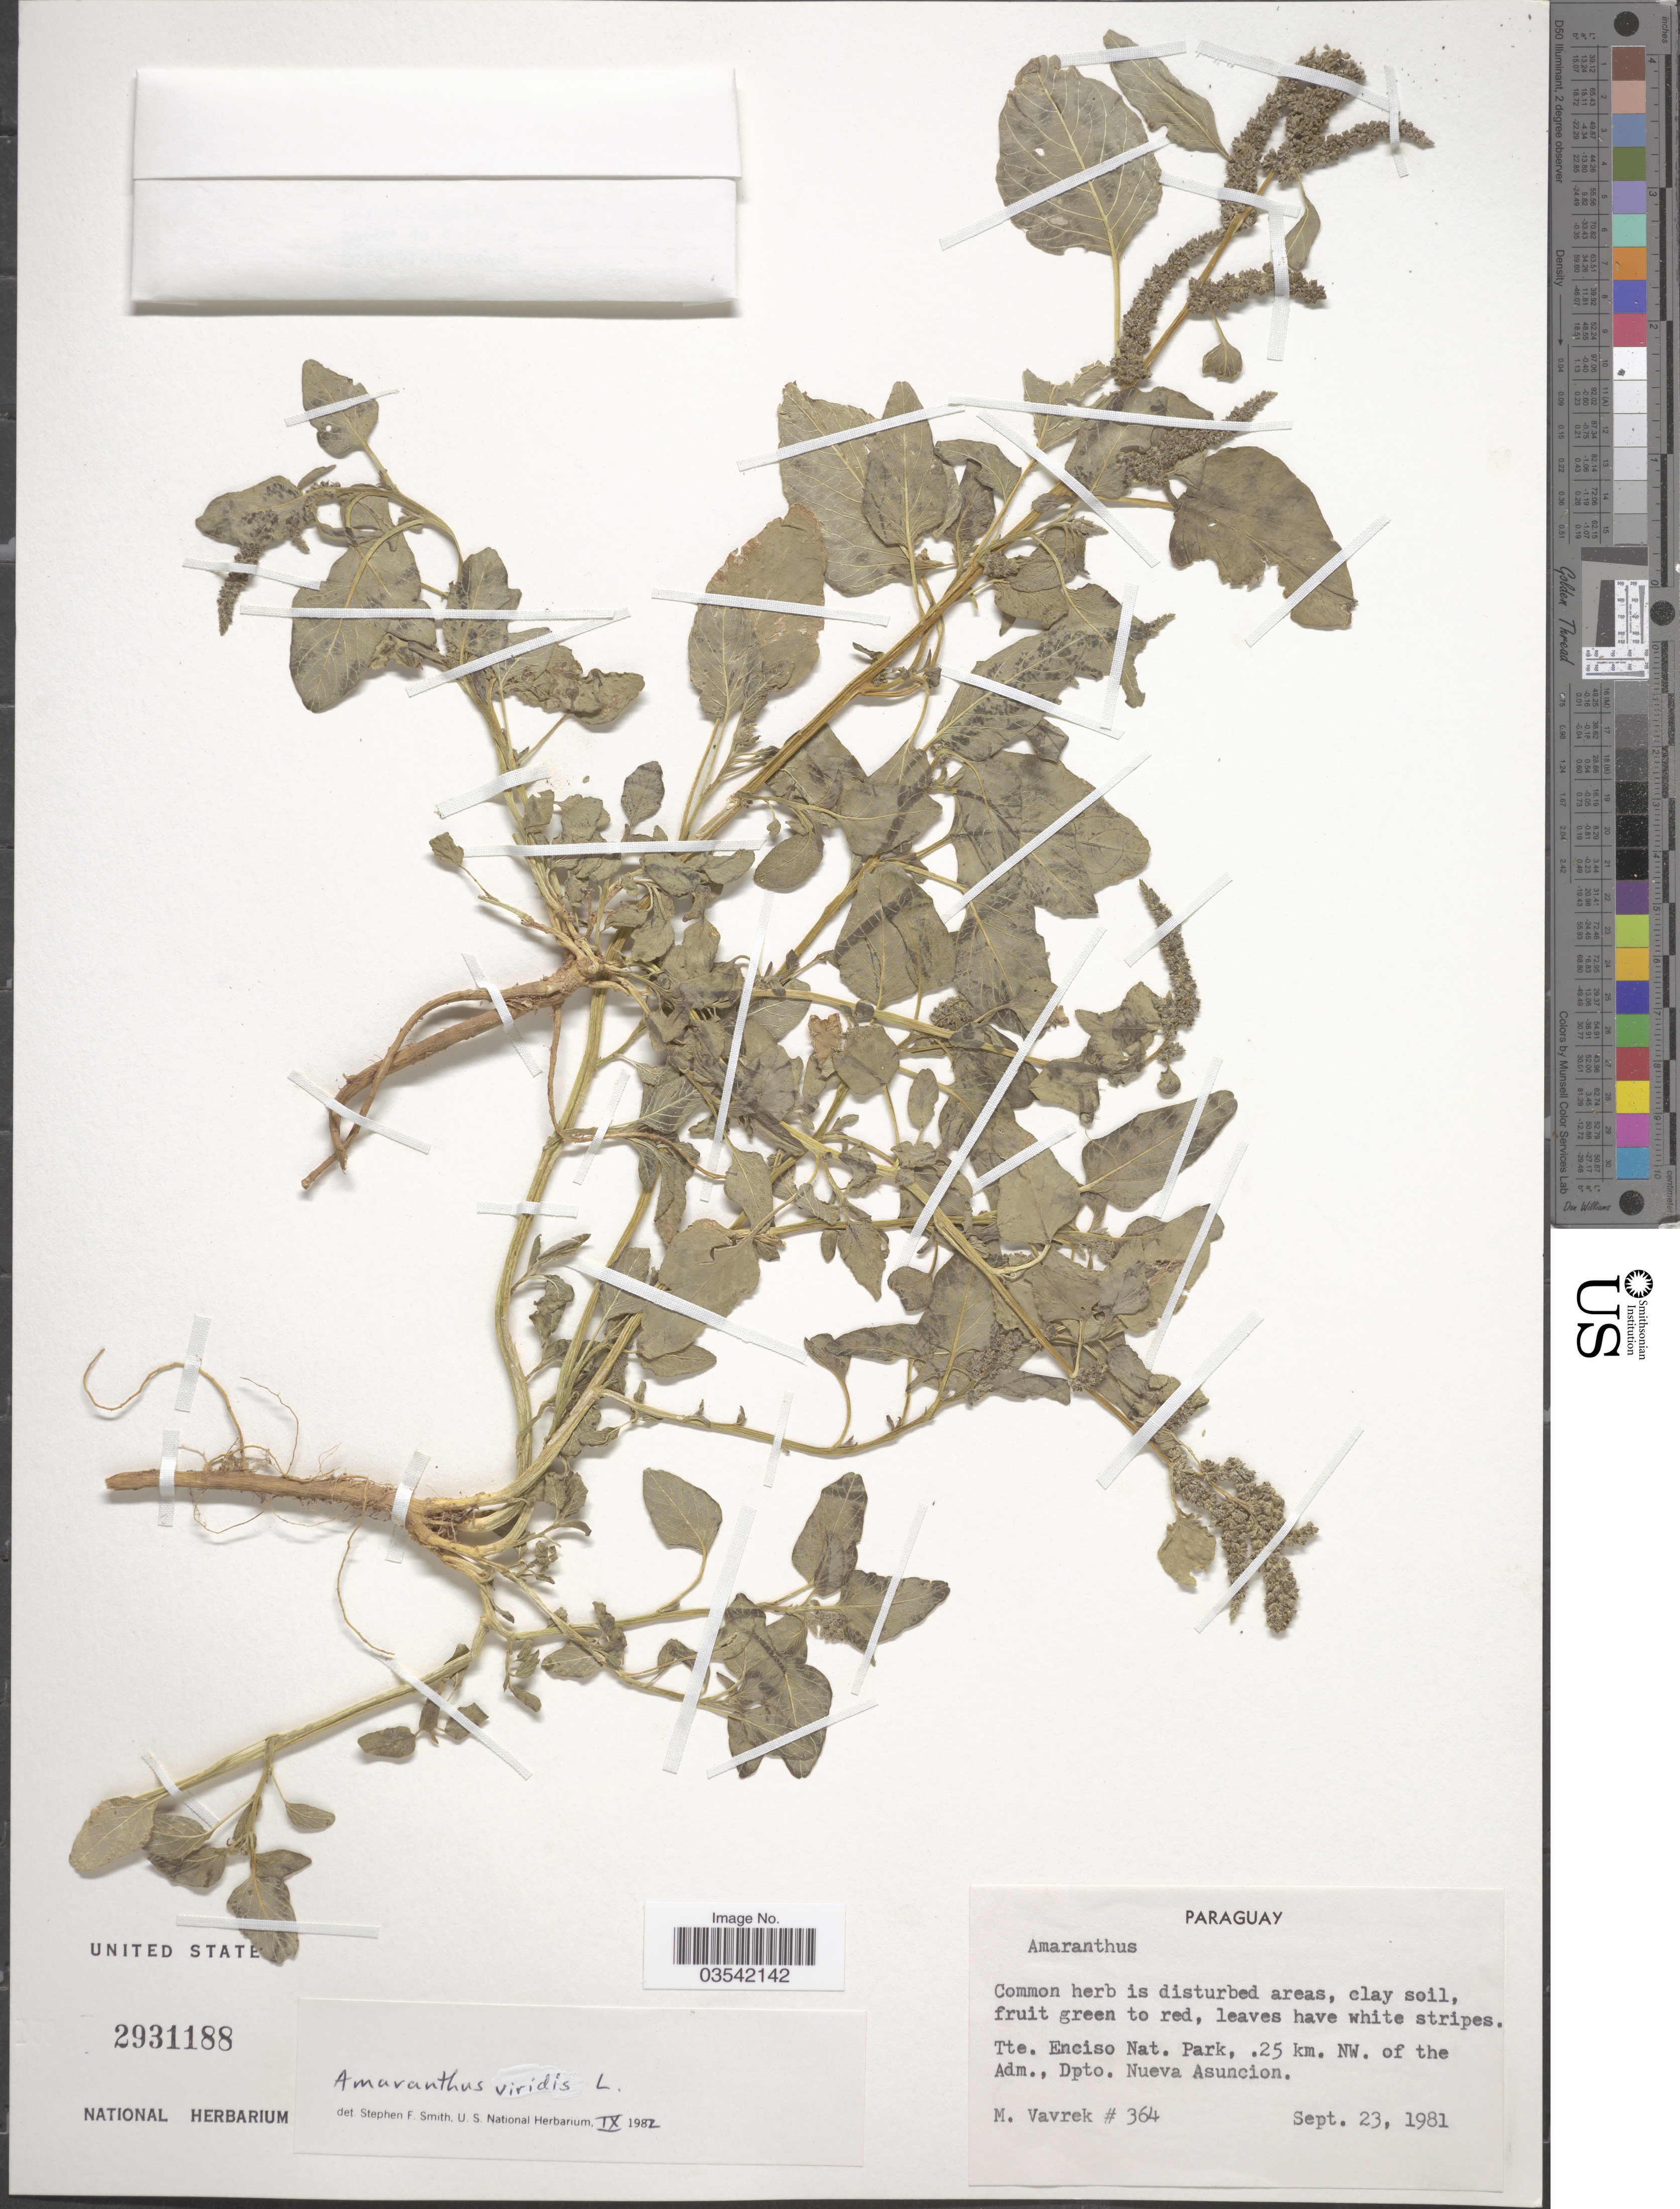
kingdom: Plantae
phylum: Tracheophyta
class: Magnoliopsida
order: Caryophyllales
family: Amaranthaceae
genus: Amaranthus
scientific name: Amaranthus viridis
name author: L.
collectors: M. Vavrek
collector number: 364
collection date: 1981-09-23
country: Paraguay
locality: Tte. Enciso Nat. Park,. 25 km. NW. of Adm. Dpto. Nueva Asuncion.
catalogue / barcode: US 2931188